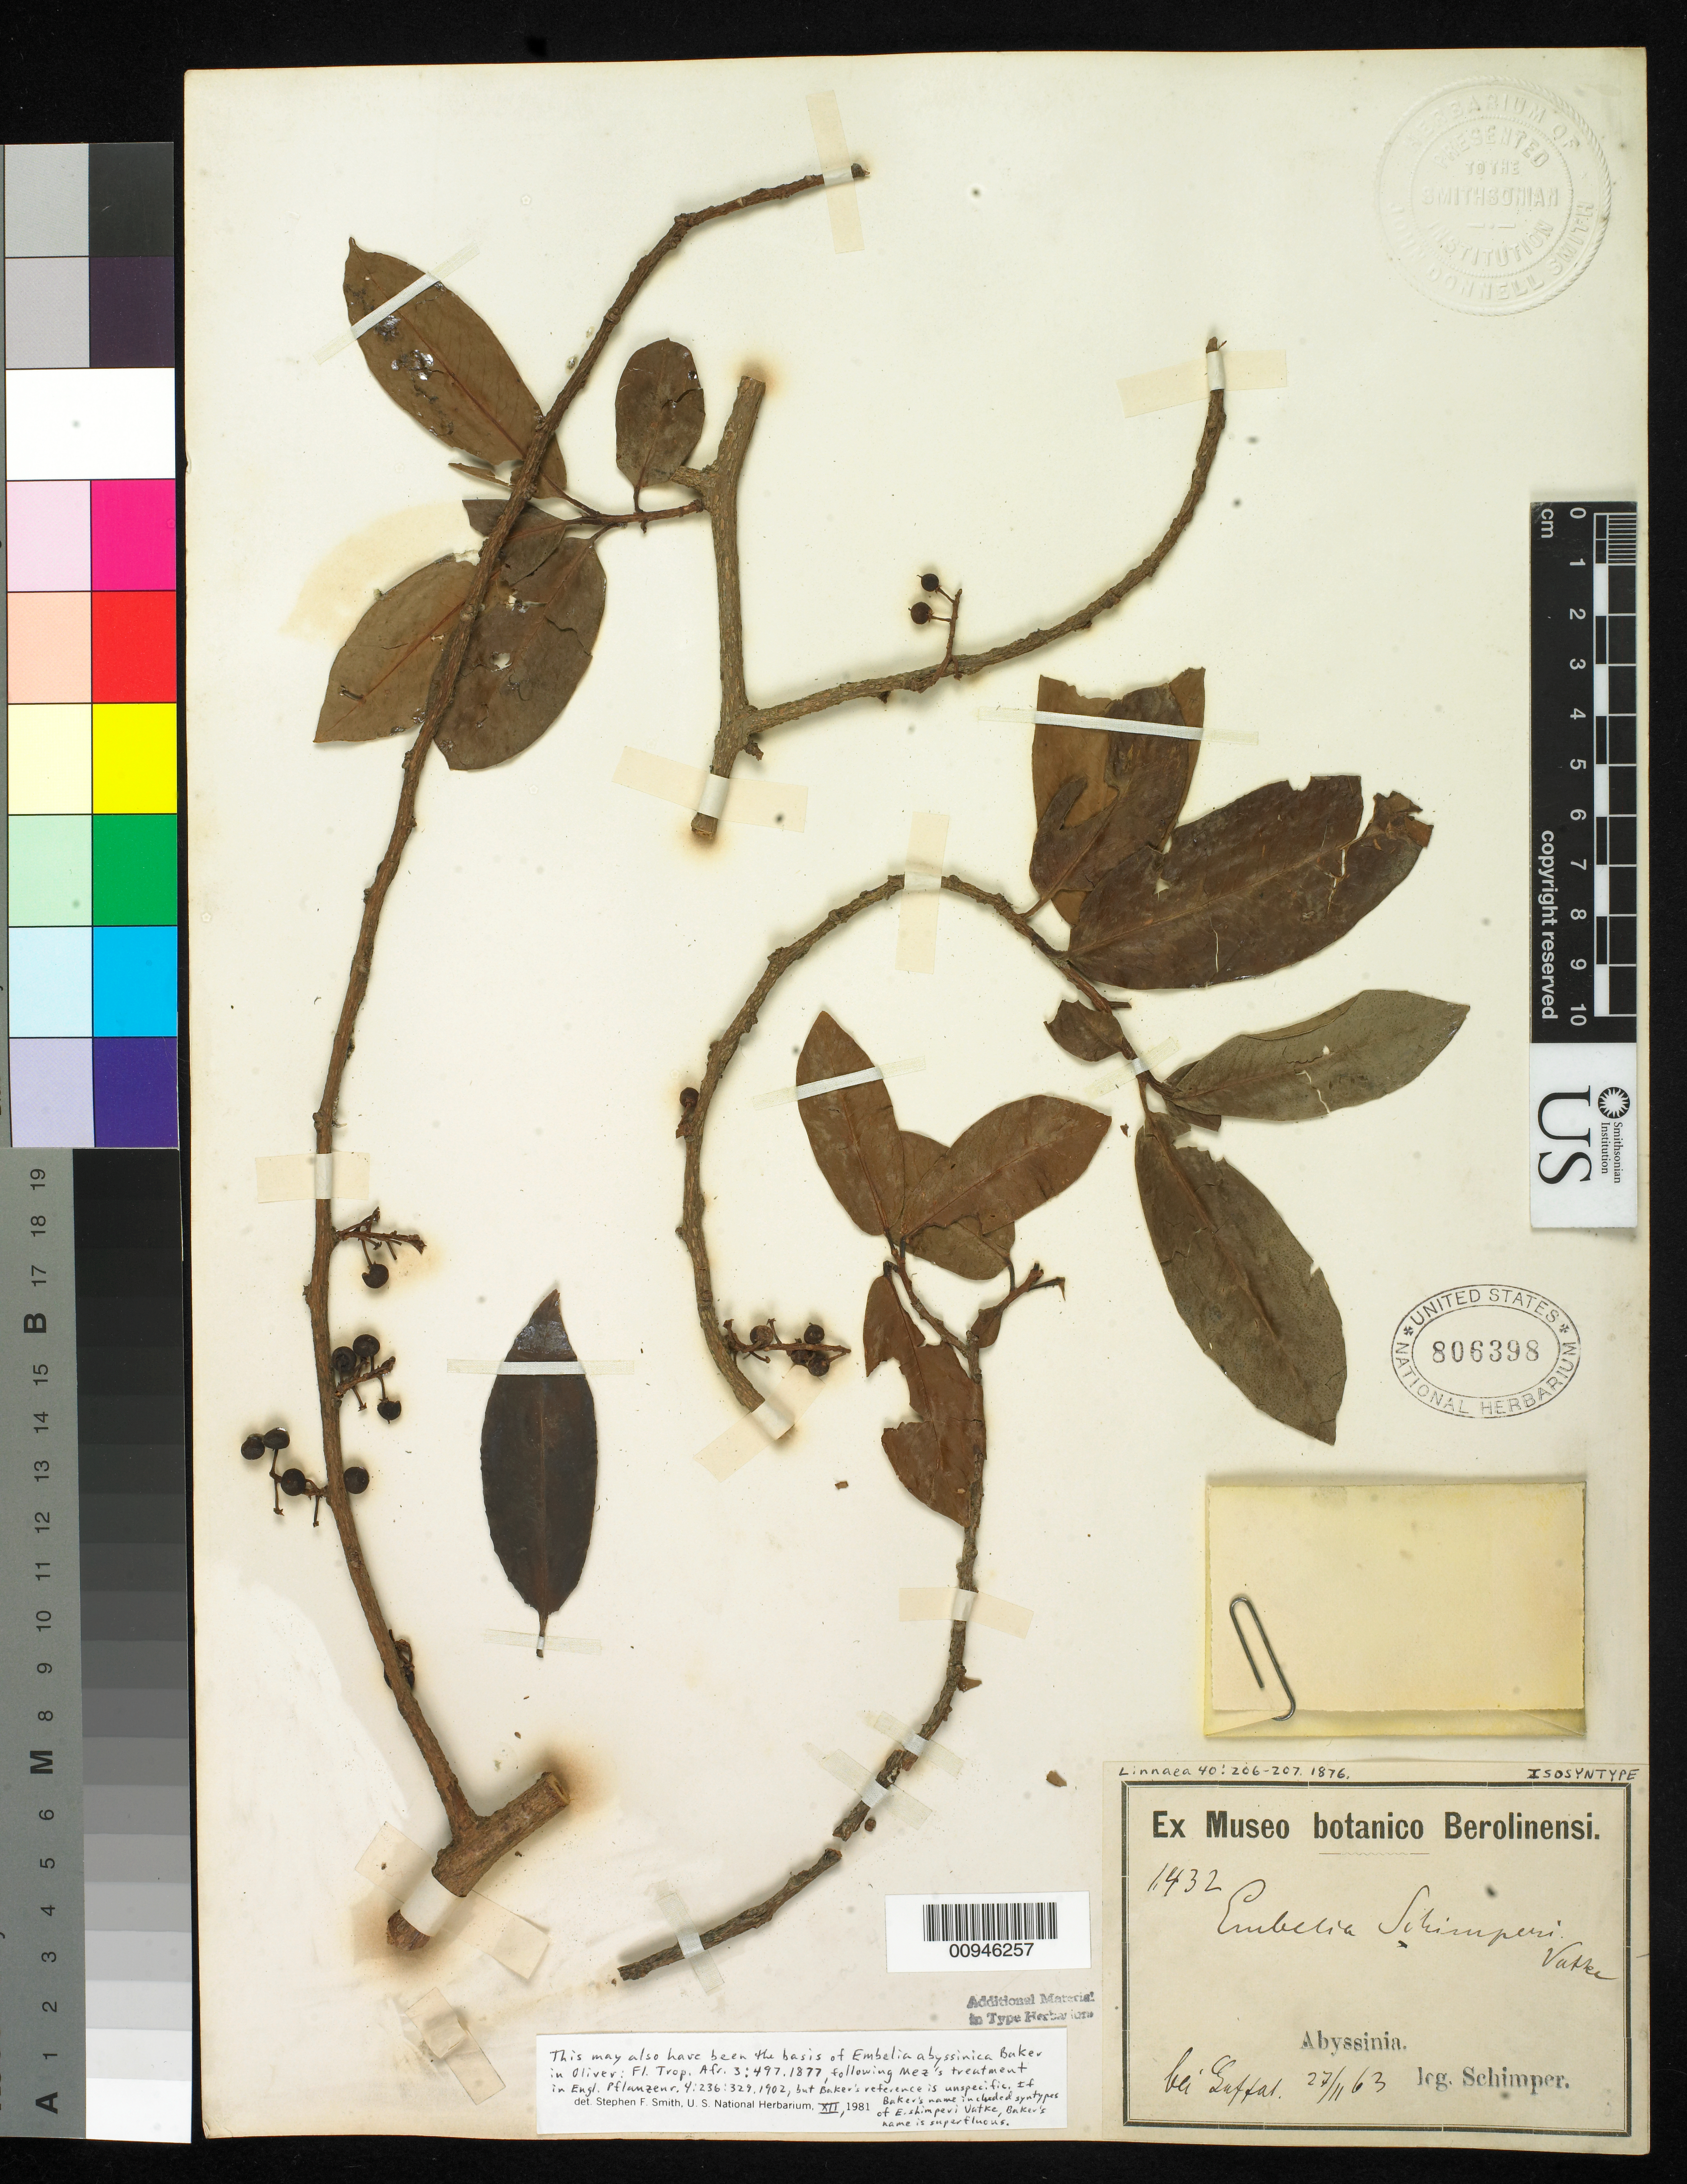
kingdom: Plantae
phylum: Tracheophyta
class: Magnoliopsida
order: Ericales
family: Primulaceae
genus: Embelia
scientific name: Embelia schimperi Vatke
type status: Isosyntype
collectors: -. Schimper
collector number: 1432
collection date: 1863-11-27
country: Ethiopia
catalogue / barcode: US 806398